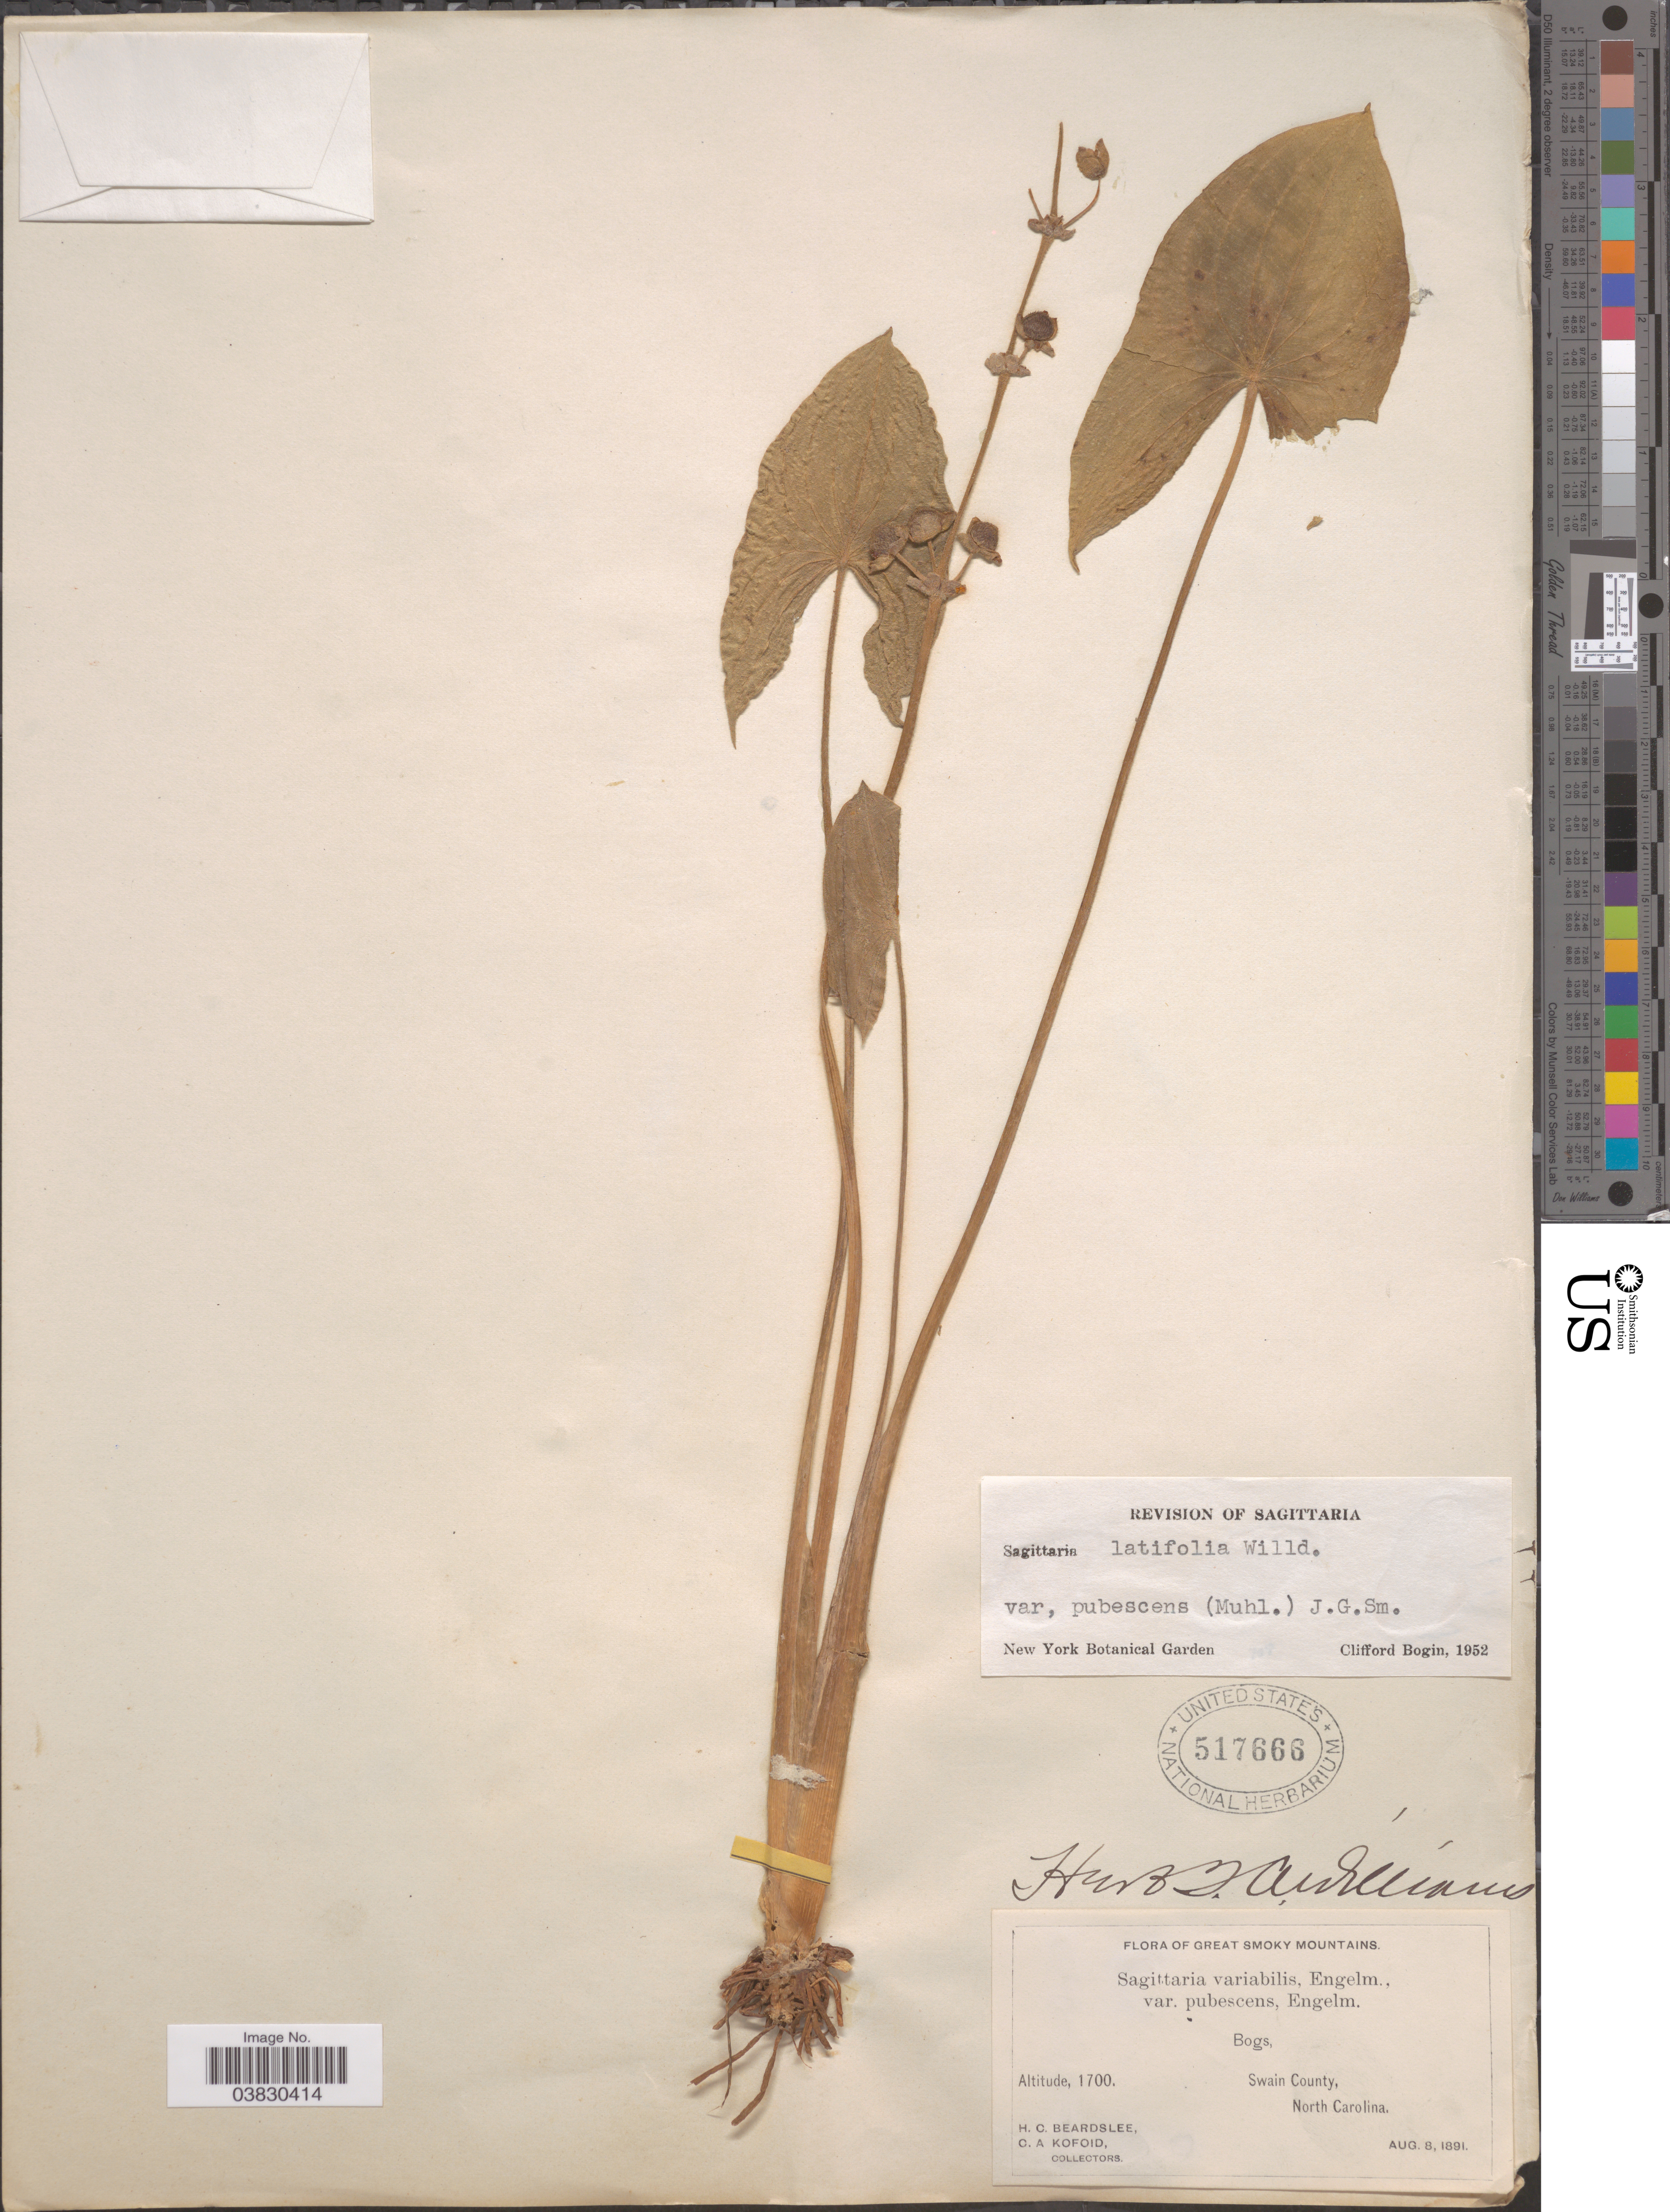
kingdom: Plantae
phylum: Tracheophyta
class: Liliopsida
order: Alismatales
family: Alismataceae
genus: Sagittaria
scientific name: Sagittaria latifolia var. pubescens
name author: (Muhl.) J.G. Sm.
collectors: H. Beardslee & C. Kofoid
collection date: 1891-08-08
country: United States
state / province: North Carolina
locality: Great Smoky Mountains. Bogs, Swain County.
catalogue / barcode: US 517666